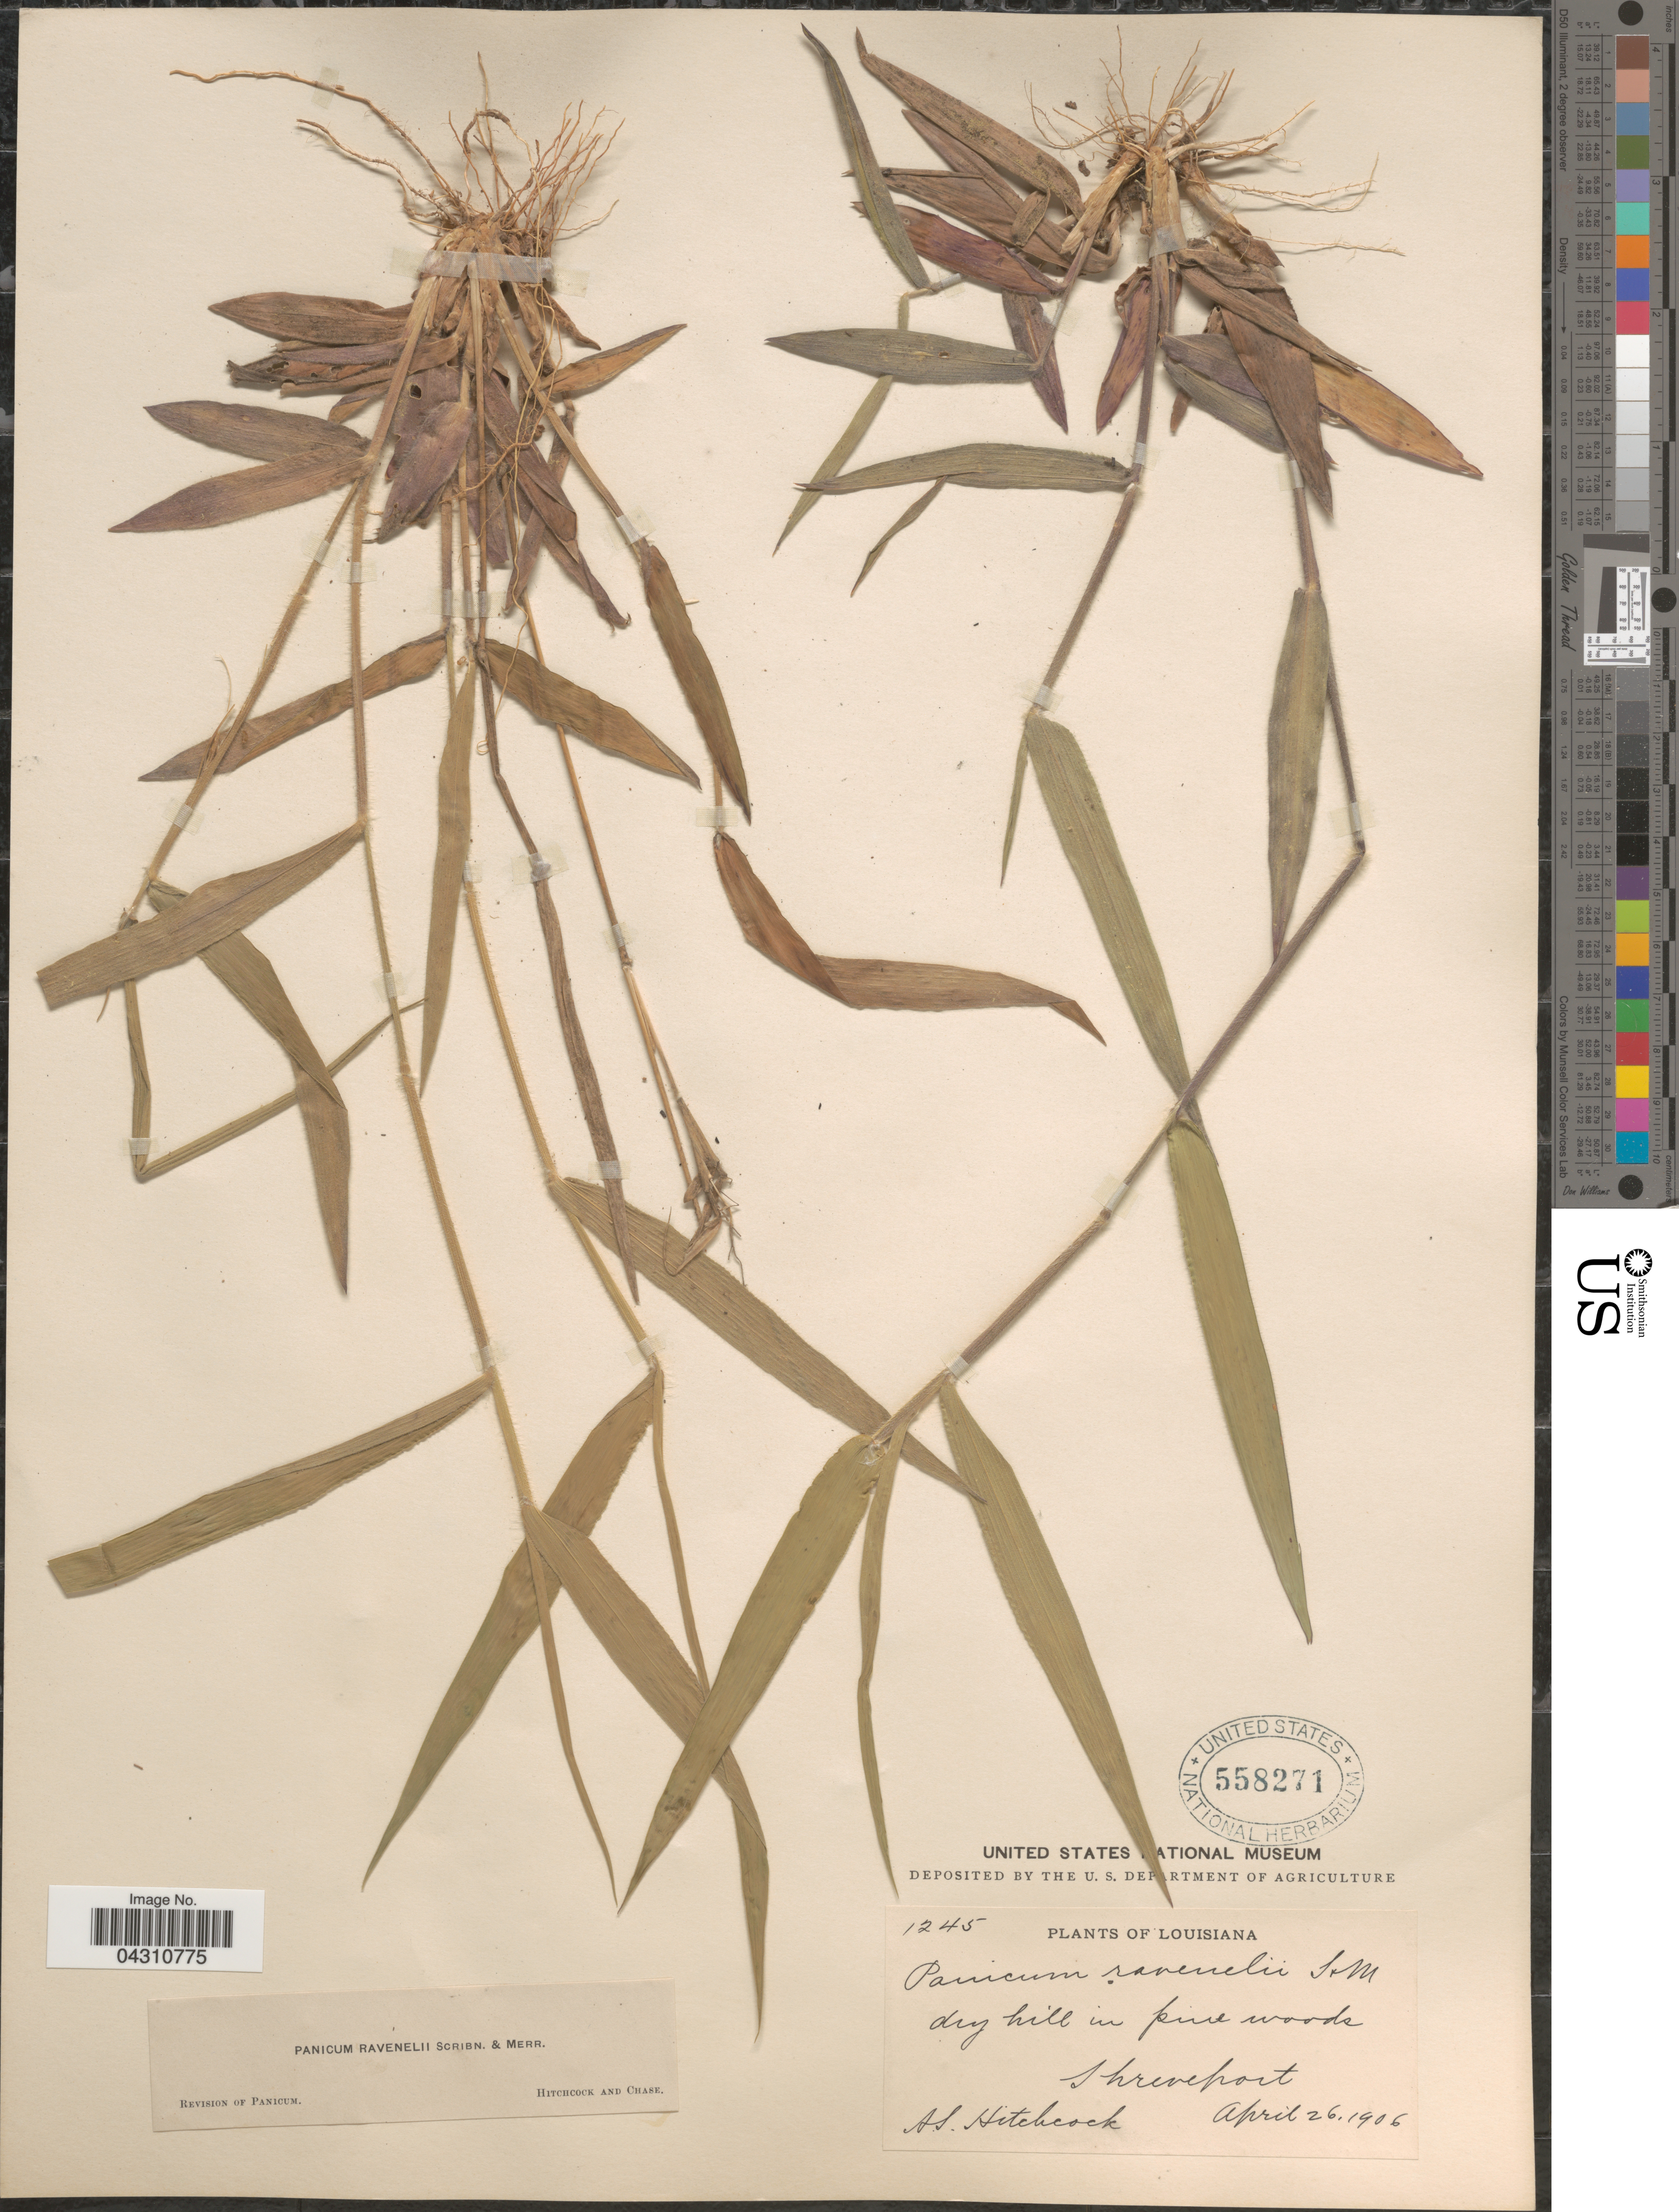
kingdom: Plantae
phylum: Tracheophyta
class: Liliopsida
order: Poales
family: Poaceae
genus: Dichanthelium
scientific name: Dichanthelium ravenelii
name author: (Scribn. & Merr.) Gould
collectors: A. S. Hitchcock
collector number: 1245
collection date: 1906-04-26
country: United States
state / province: Louisiana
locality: Dry hill in pine woods. Shreveport.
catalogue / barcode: US 558271